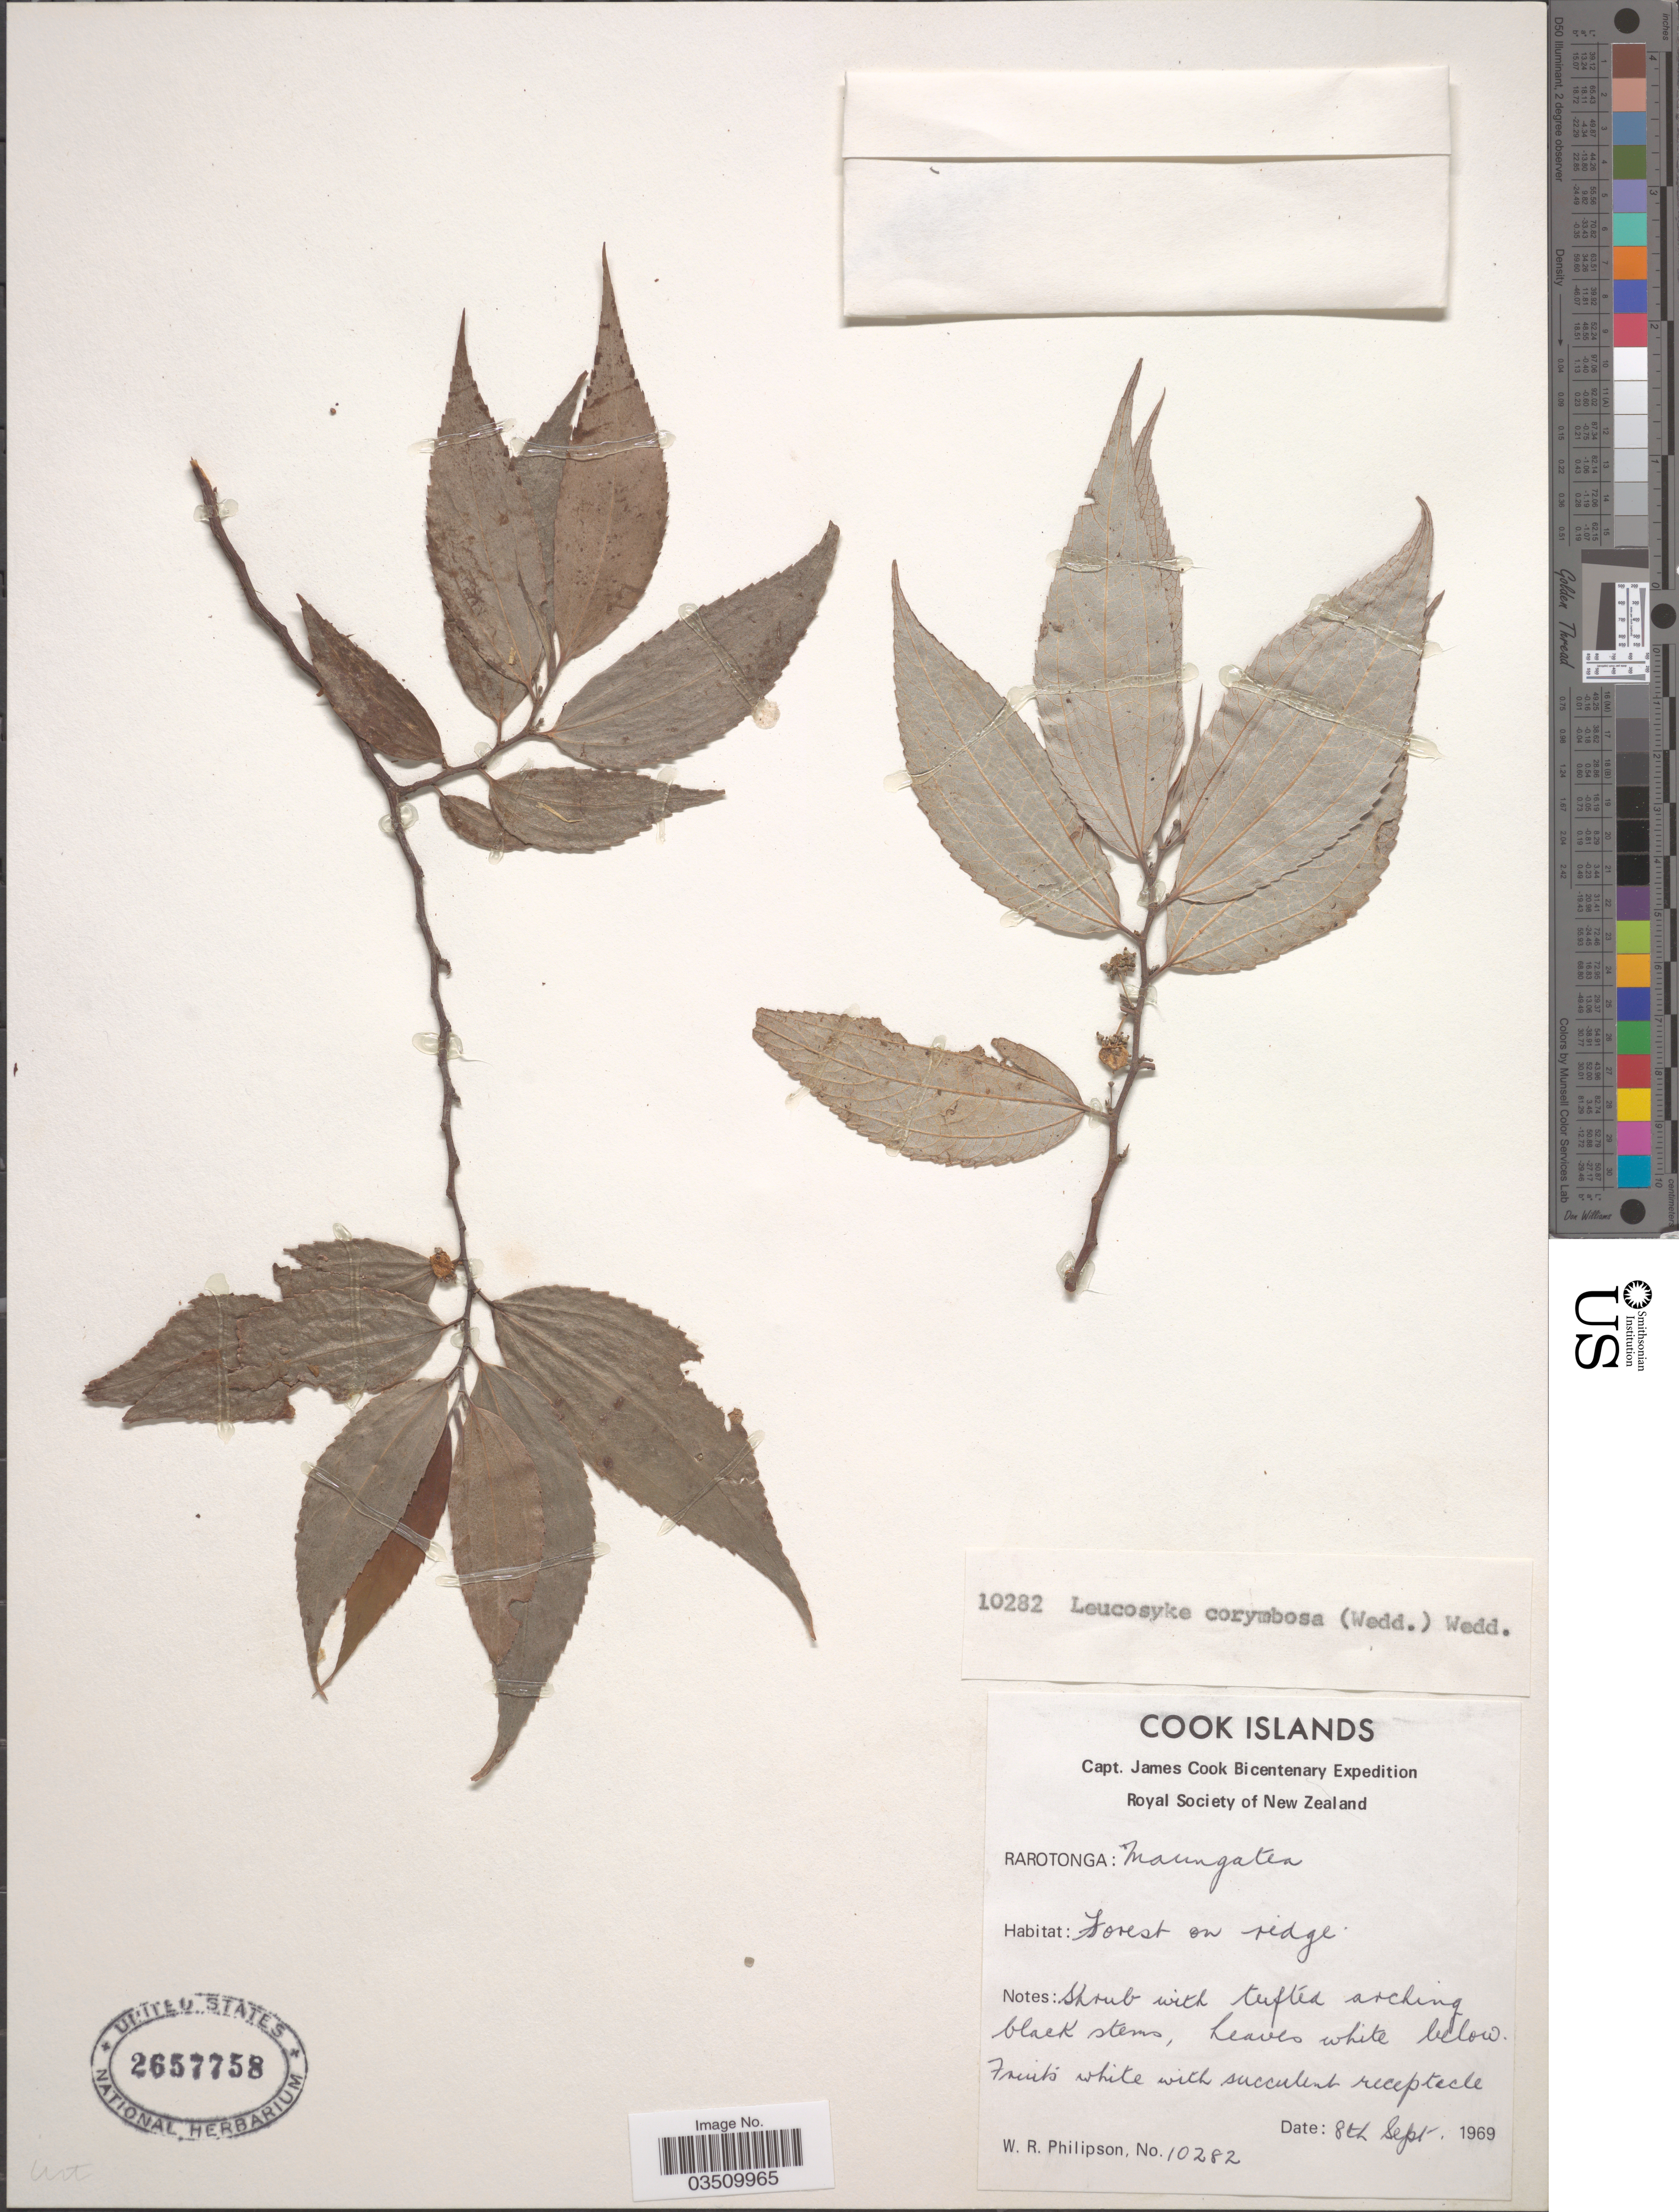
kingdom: Plantae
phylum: Tracheophyta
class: Magnoliopsida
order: Rosales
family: Urticaceae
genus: Leucosyke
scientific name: Leucosyke corymbulosa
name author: (Wedd.) Wedd.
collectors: W. R. Philipson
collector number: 10282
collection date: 1969-09-08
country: Cook Islands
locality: Cook Islands. Rarotonga: Maungatea.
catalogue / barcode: US 2657758